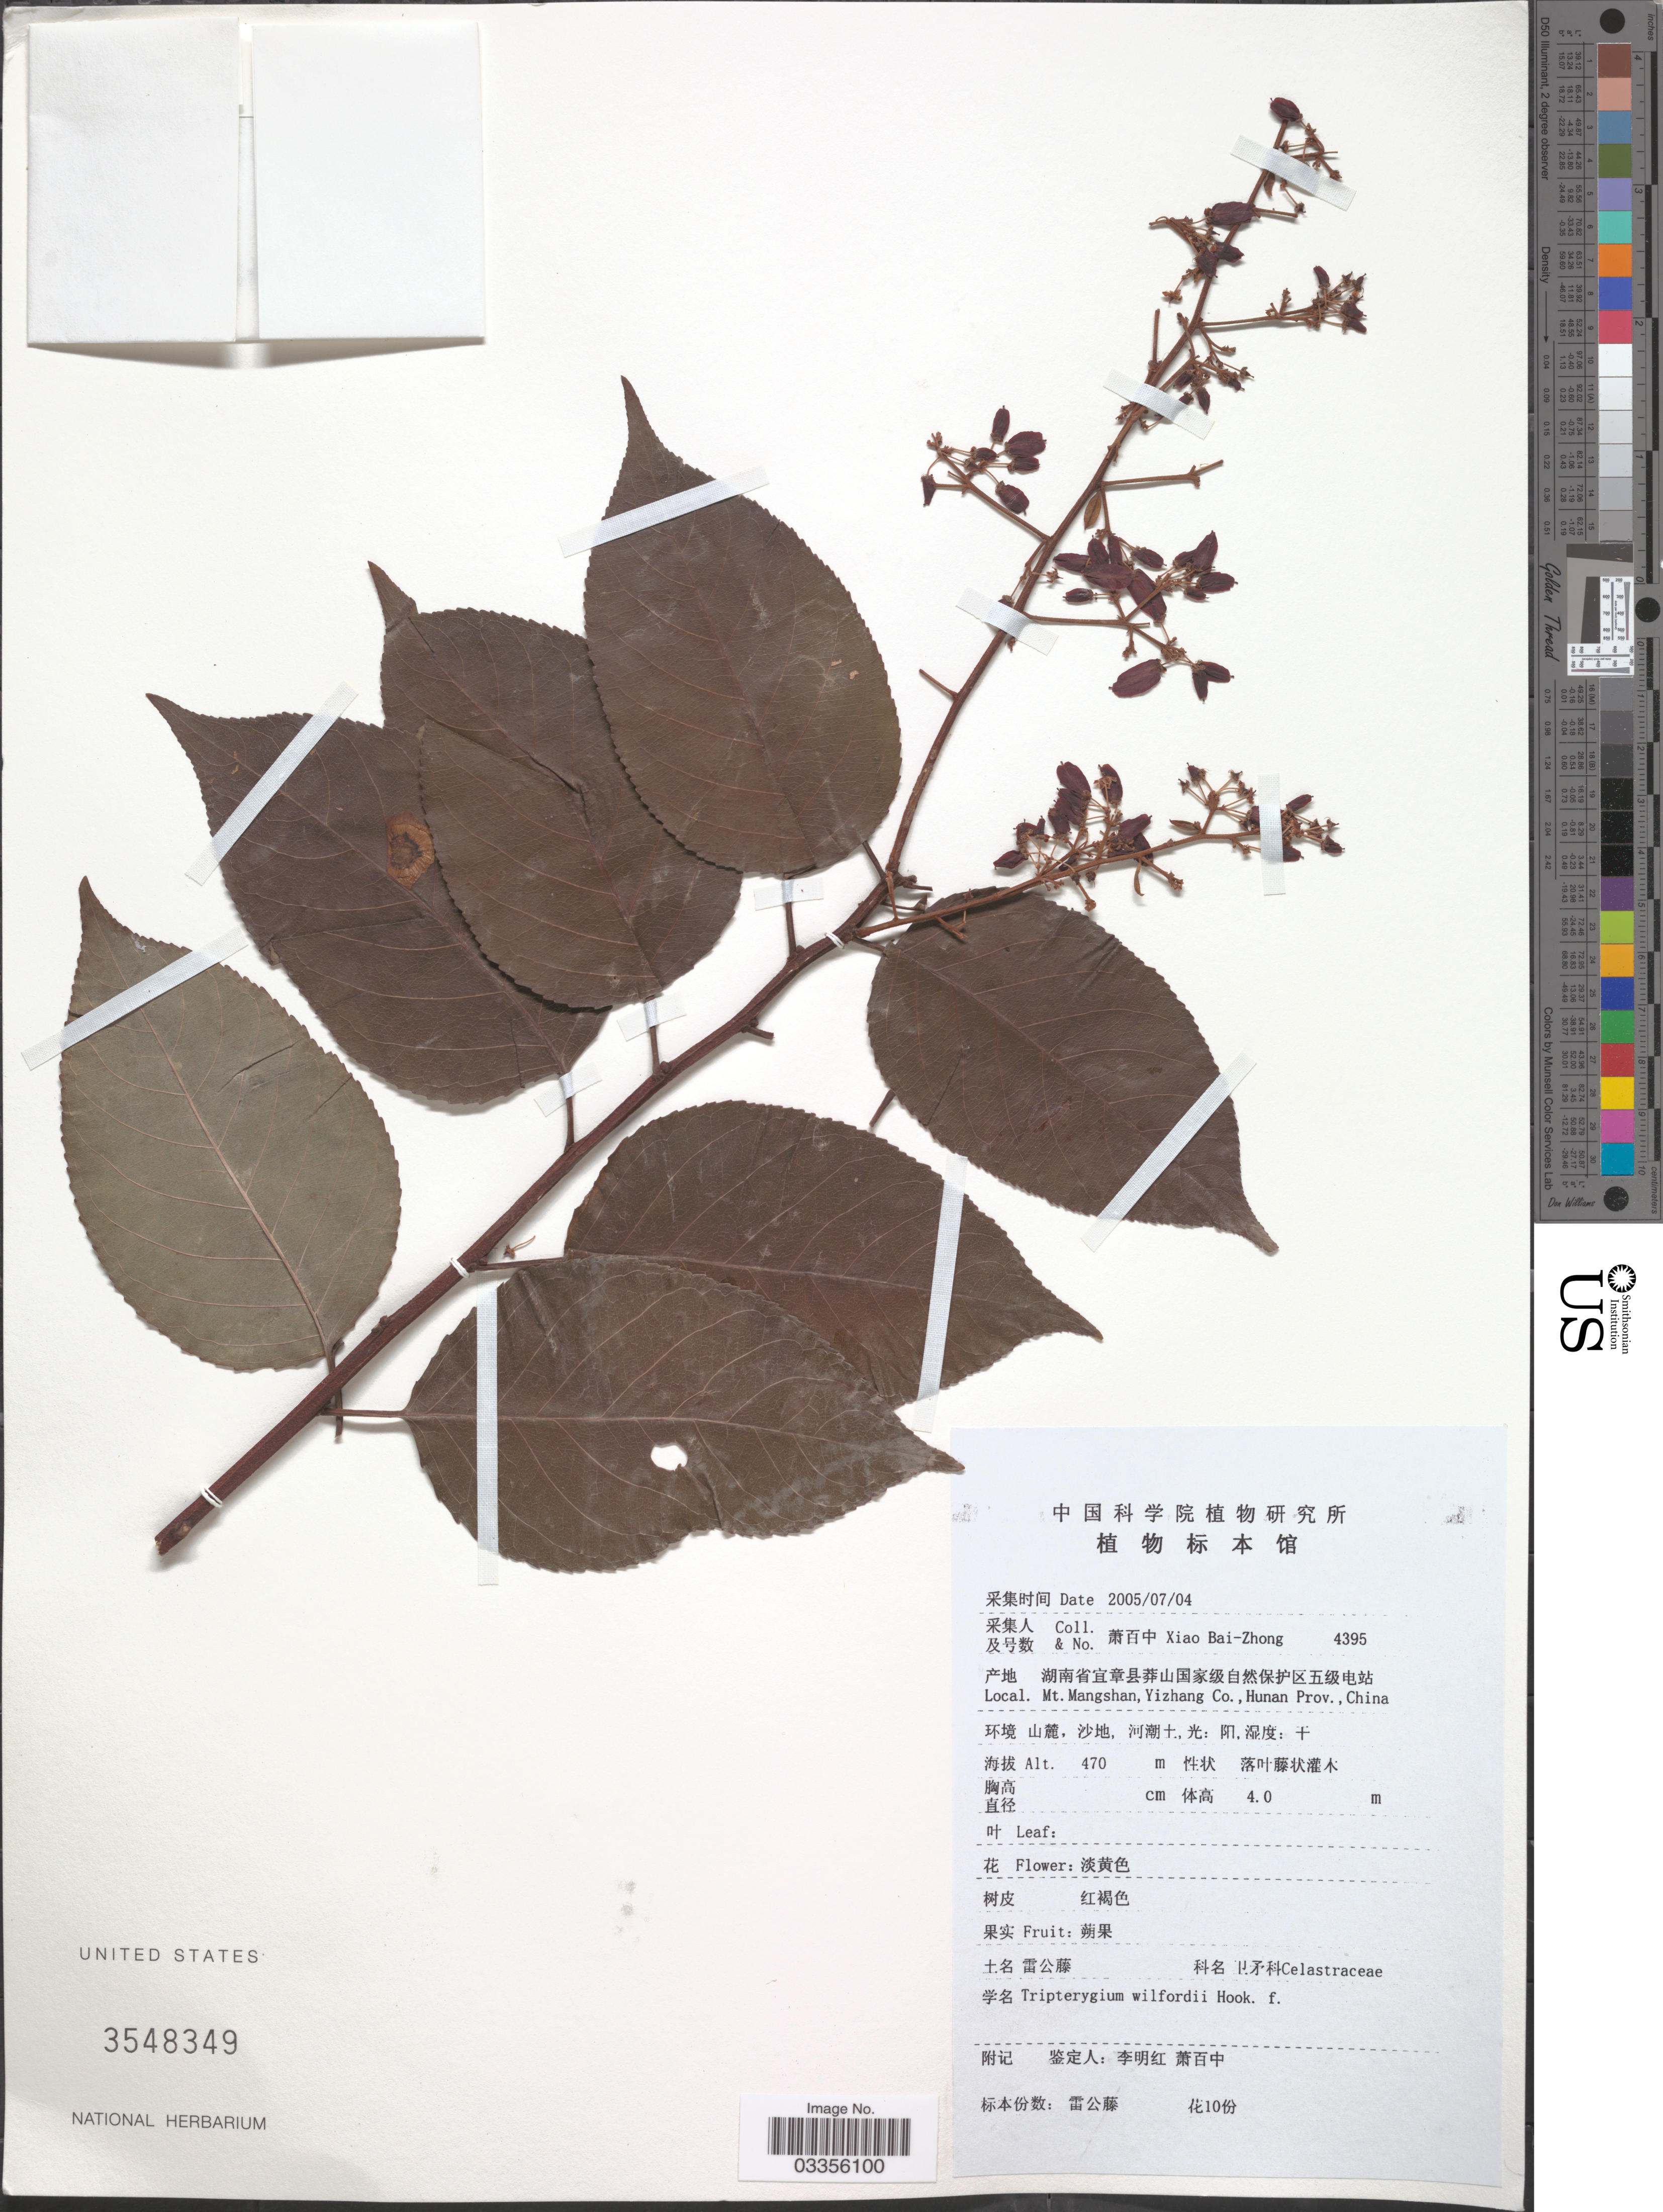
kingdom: Plantae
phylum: Tracheophyta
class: Magnoliopsida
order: Celastrales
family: Celastraceae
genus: Tripterygium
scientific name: Tripterygium wilfordii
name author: Hook. f.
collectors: B. Z. Xiao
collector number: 4395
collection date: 2005-07-04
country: China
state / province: Hunan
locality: Mt. Mangshan, Yizhang Co.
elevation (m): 470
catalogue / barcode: US 3548349